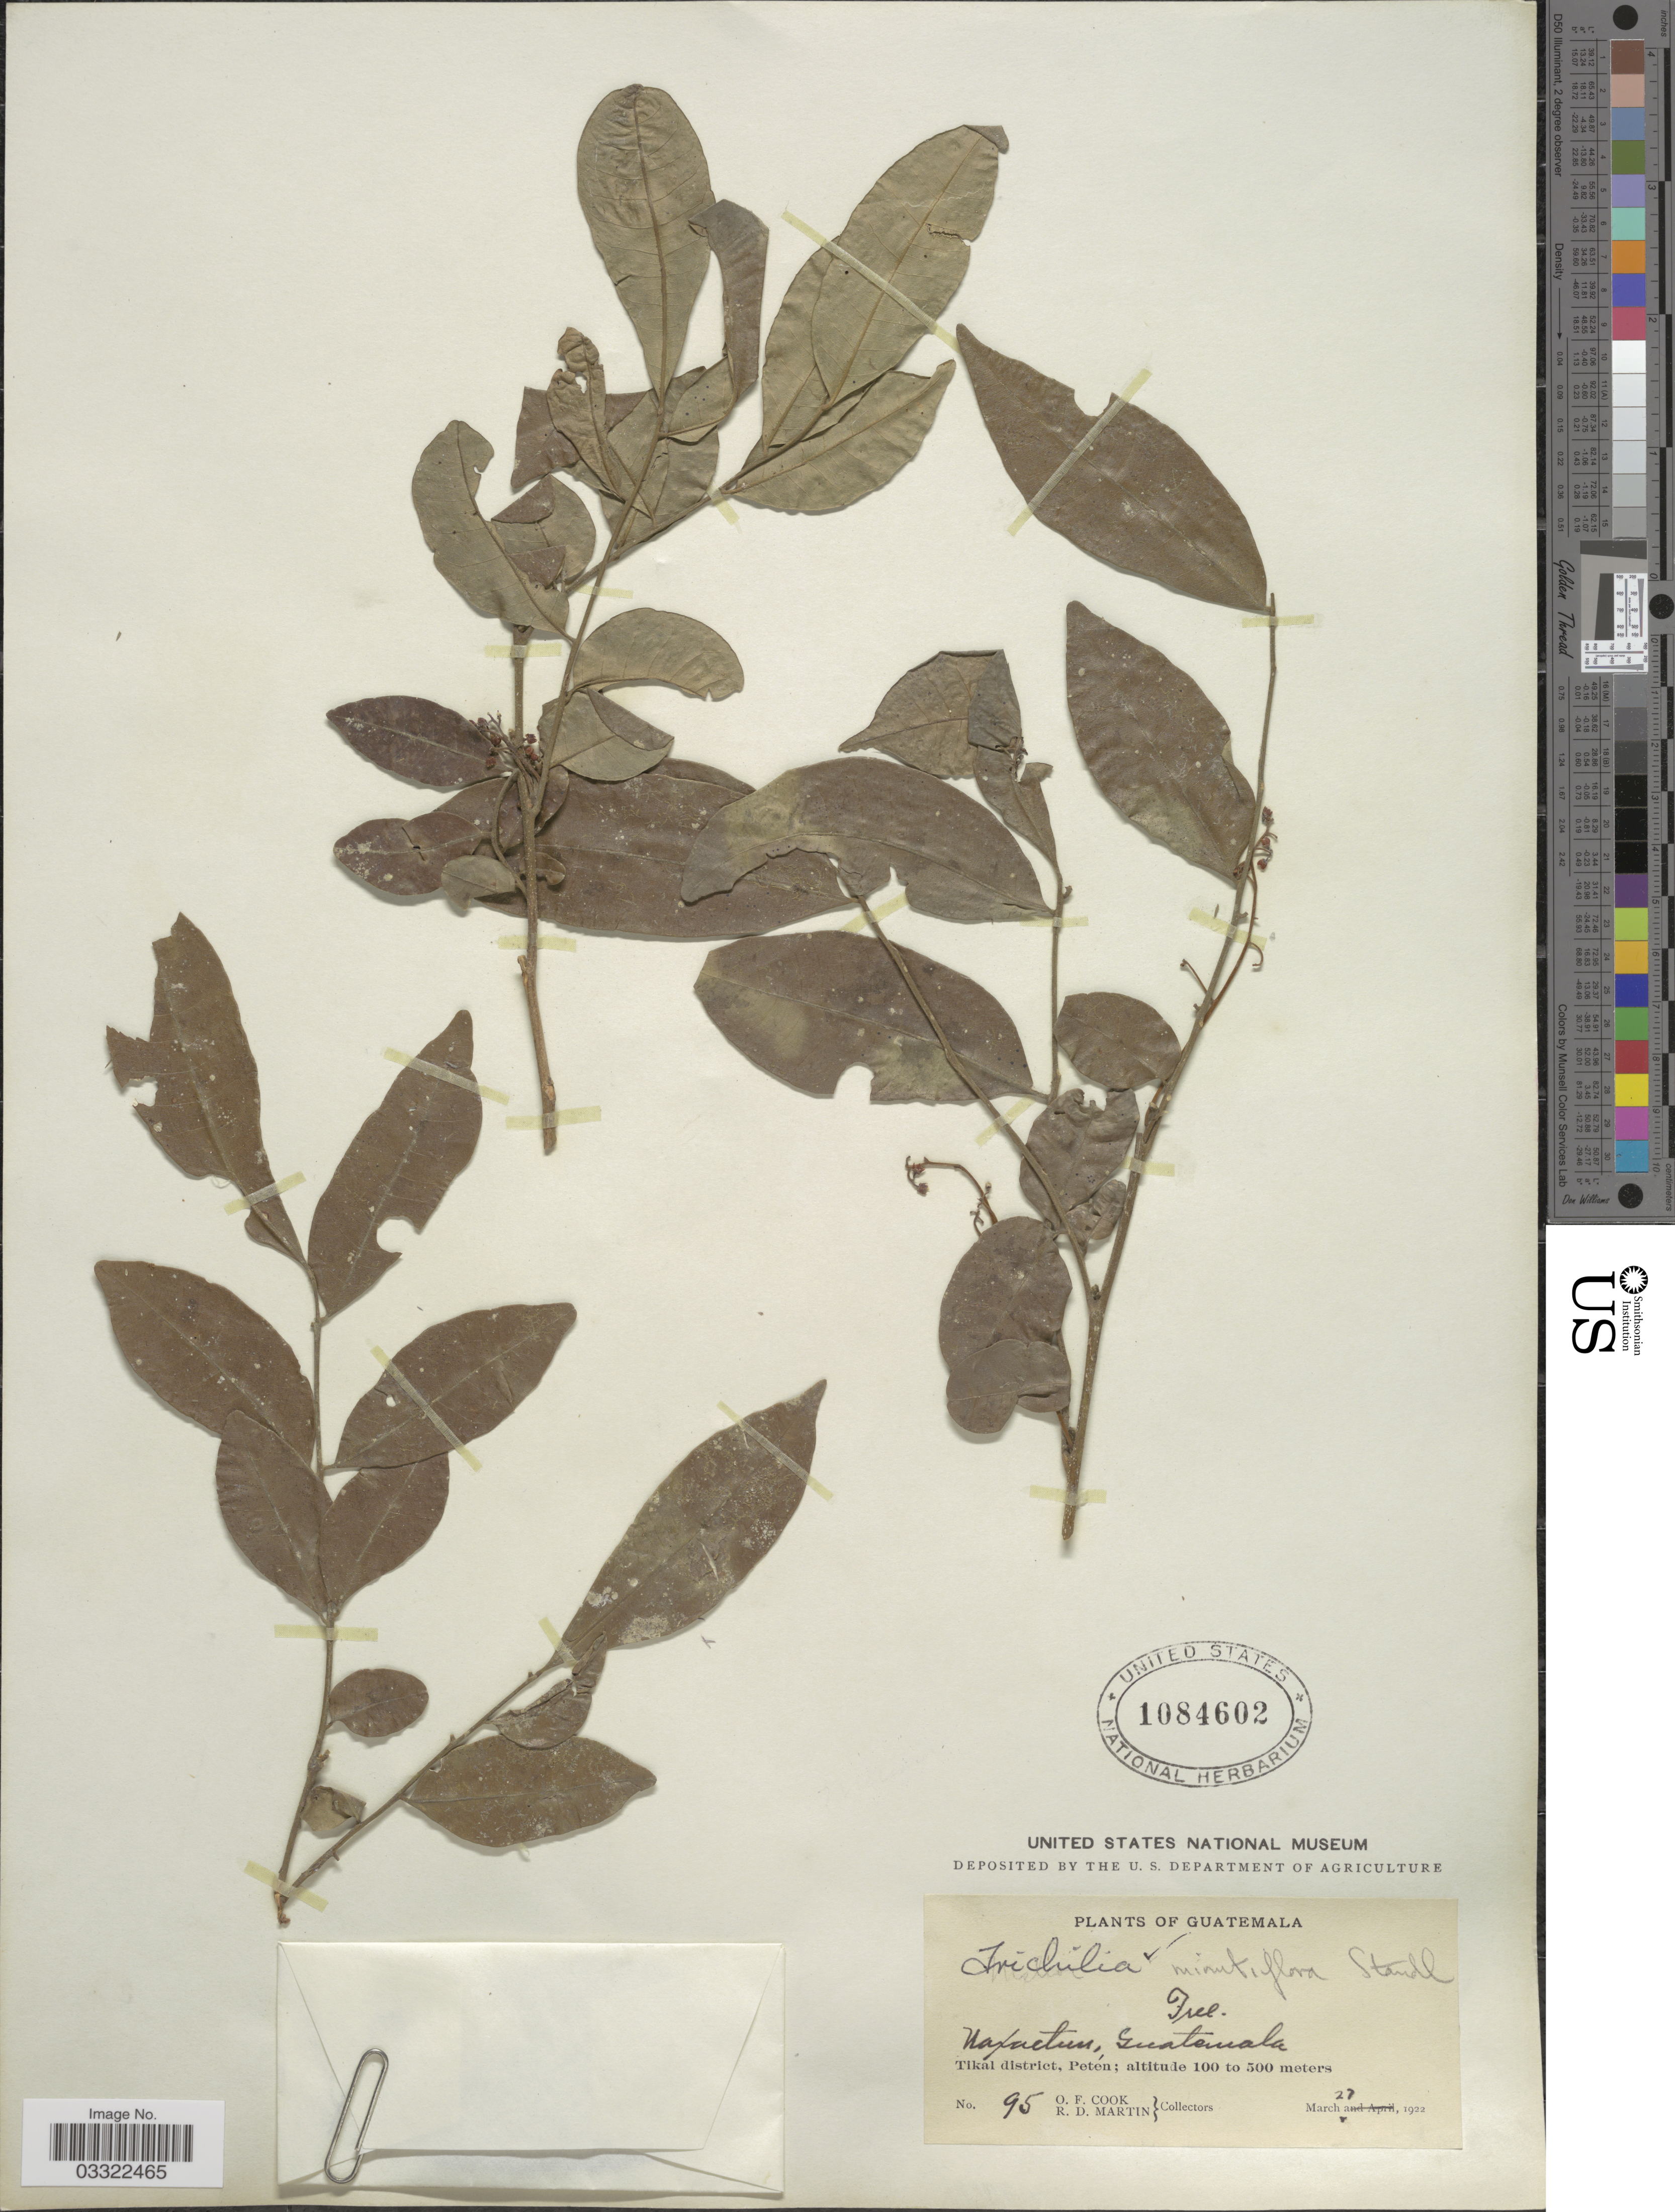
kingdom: Plantae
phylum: Tracheophyta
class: Magnoliopsida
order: Sapindales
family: Meliaceae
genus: Trichilia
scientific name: Trichilia minutiflora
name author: Standl.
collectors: O. F. Cook & R. D. Martin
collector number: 95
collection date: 1922-03-27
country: Guatemala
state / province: El Petén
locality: Uaxactun. Tikal district, Petén.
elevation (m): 100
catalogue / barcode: US 1084602